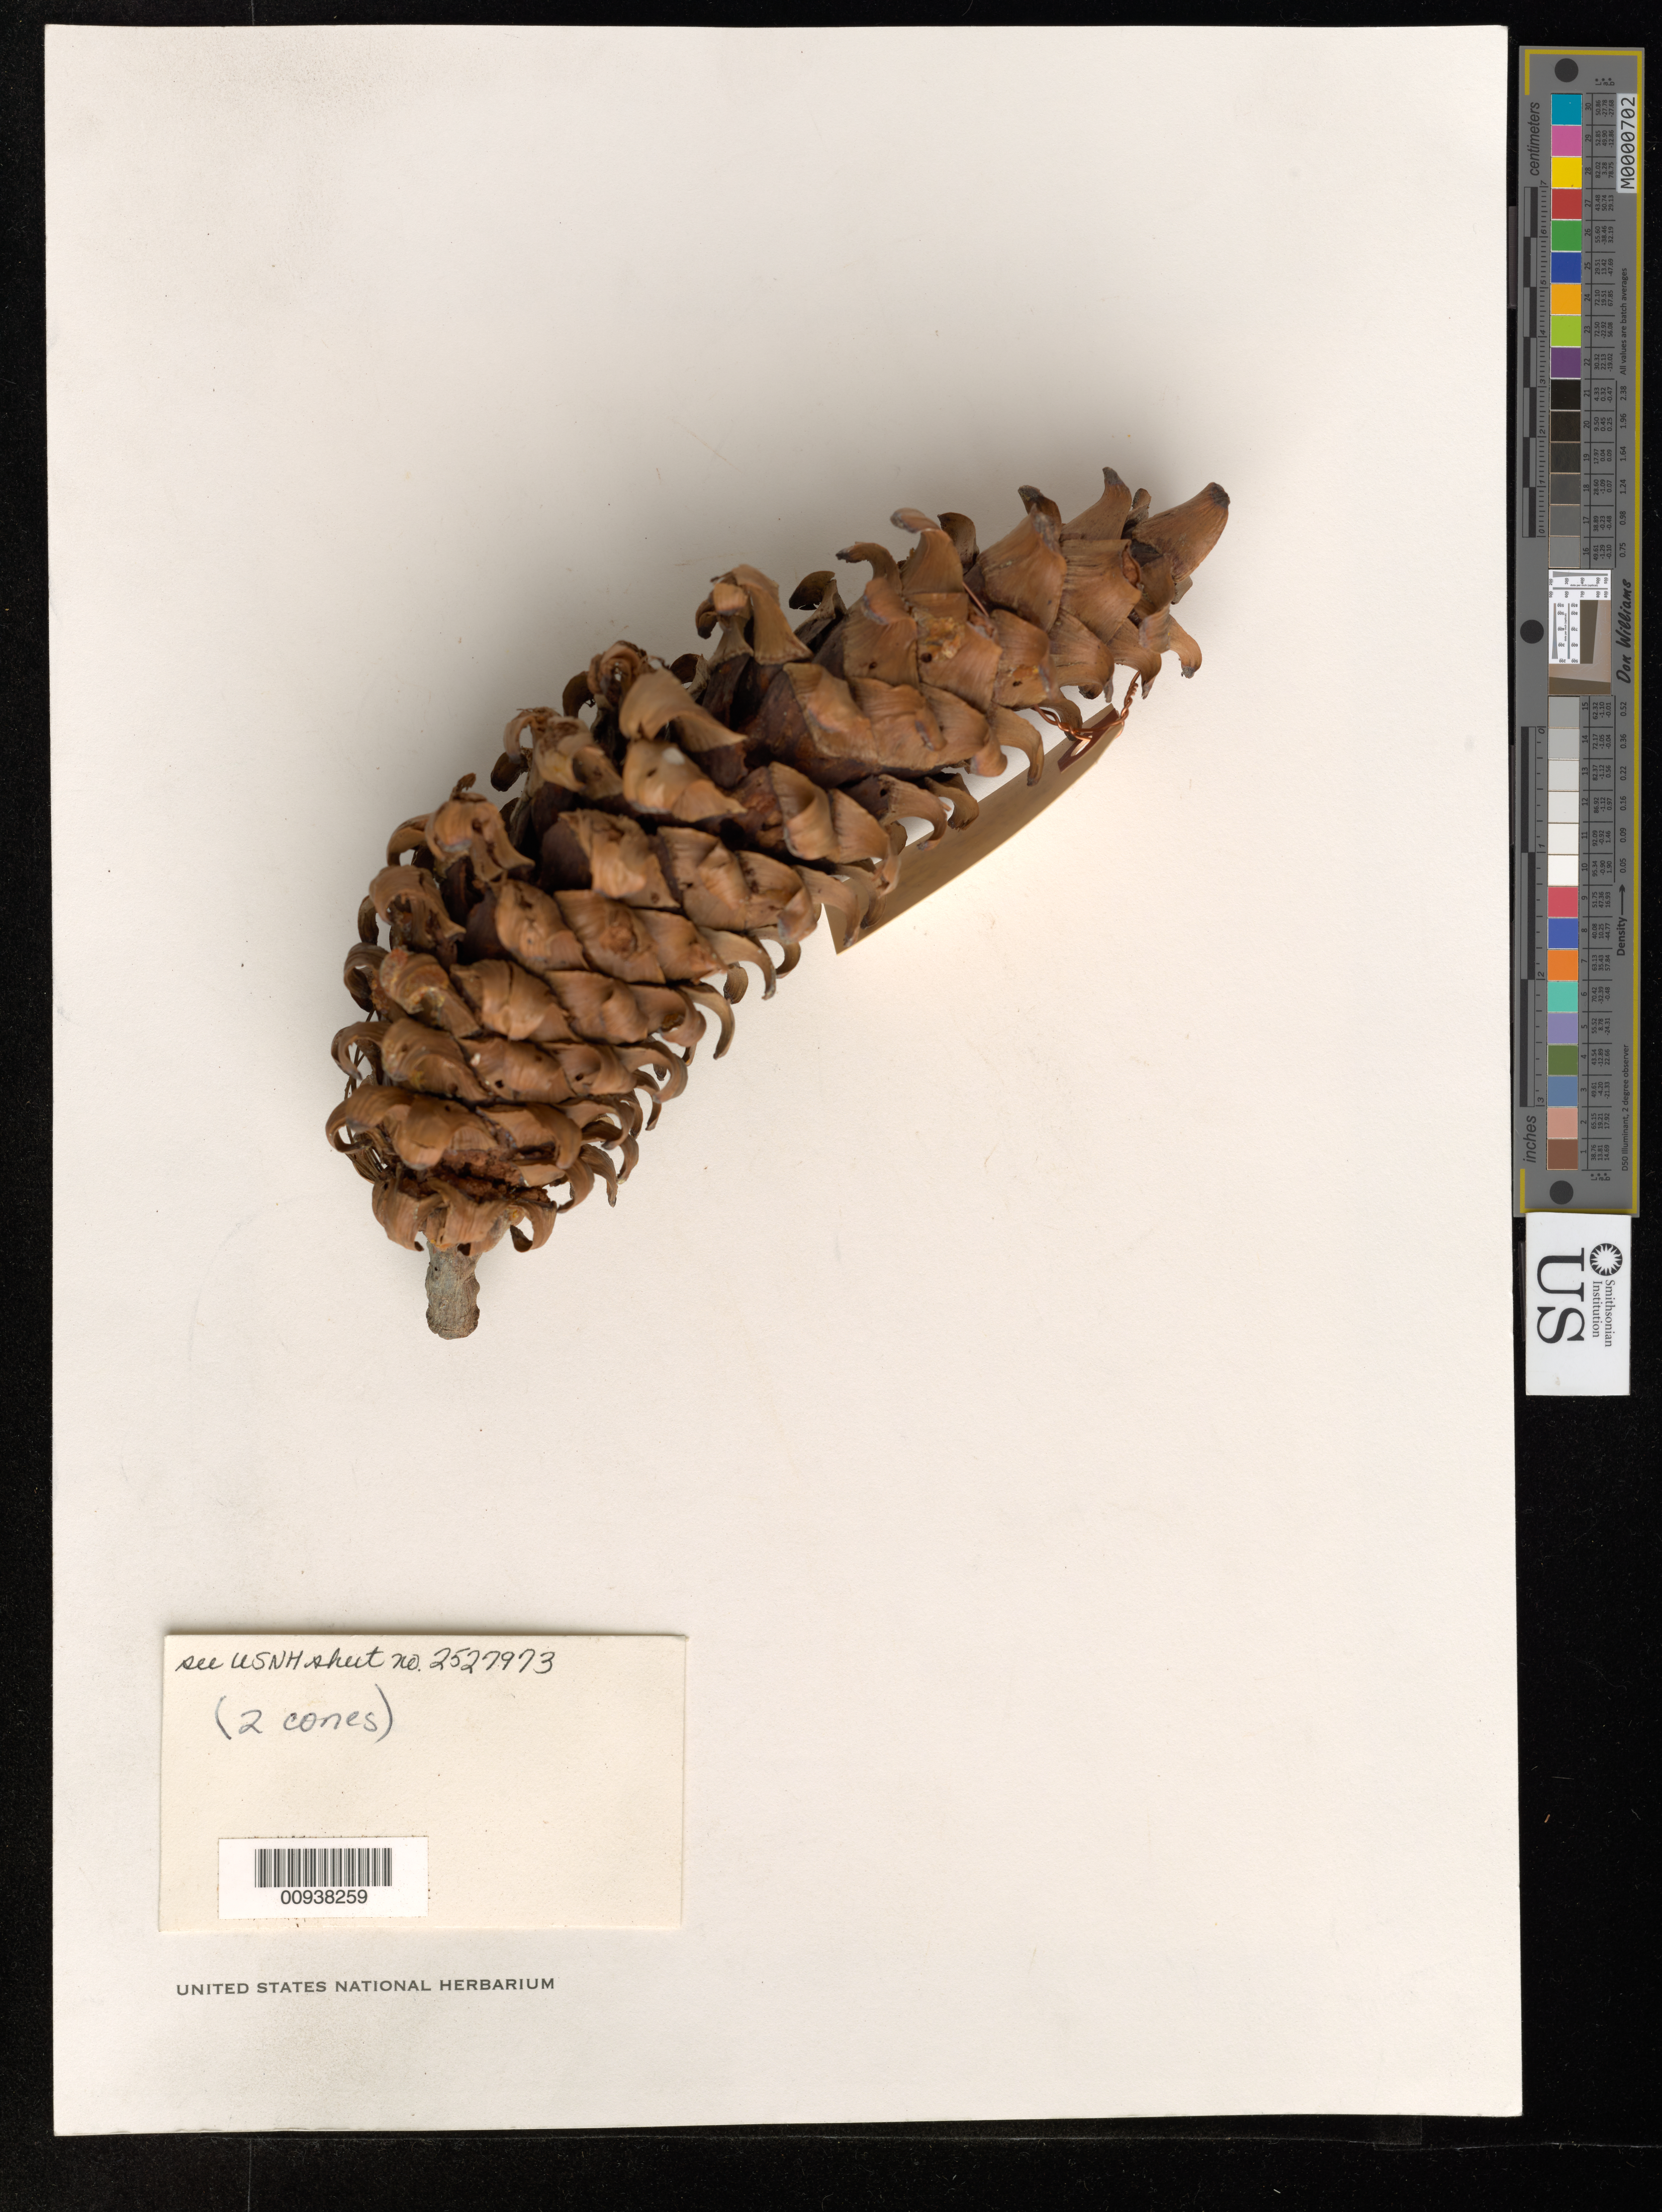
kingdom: Plantae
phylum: Tracheophyta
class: Pinopsida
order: Pinales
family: Pinaceae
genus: Pinus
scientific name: Pinus strobiformis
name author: Engelm.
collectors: E. L. Little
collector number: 17865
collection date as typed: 30 Sep 1960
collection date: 1960-09-30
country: Mexico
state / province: Durango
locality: Near La Ciudad, W. of El Salto.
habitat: Pine forest in canyon.